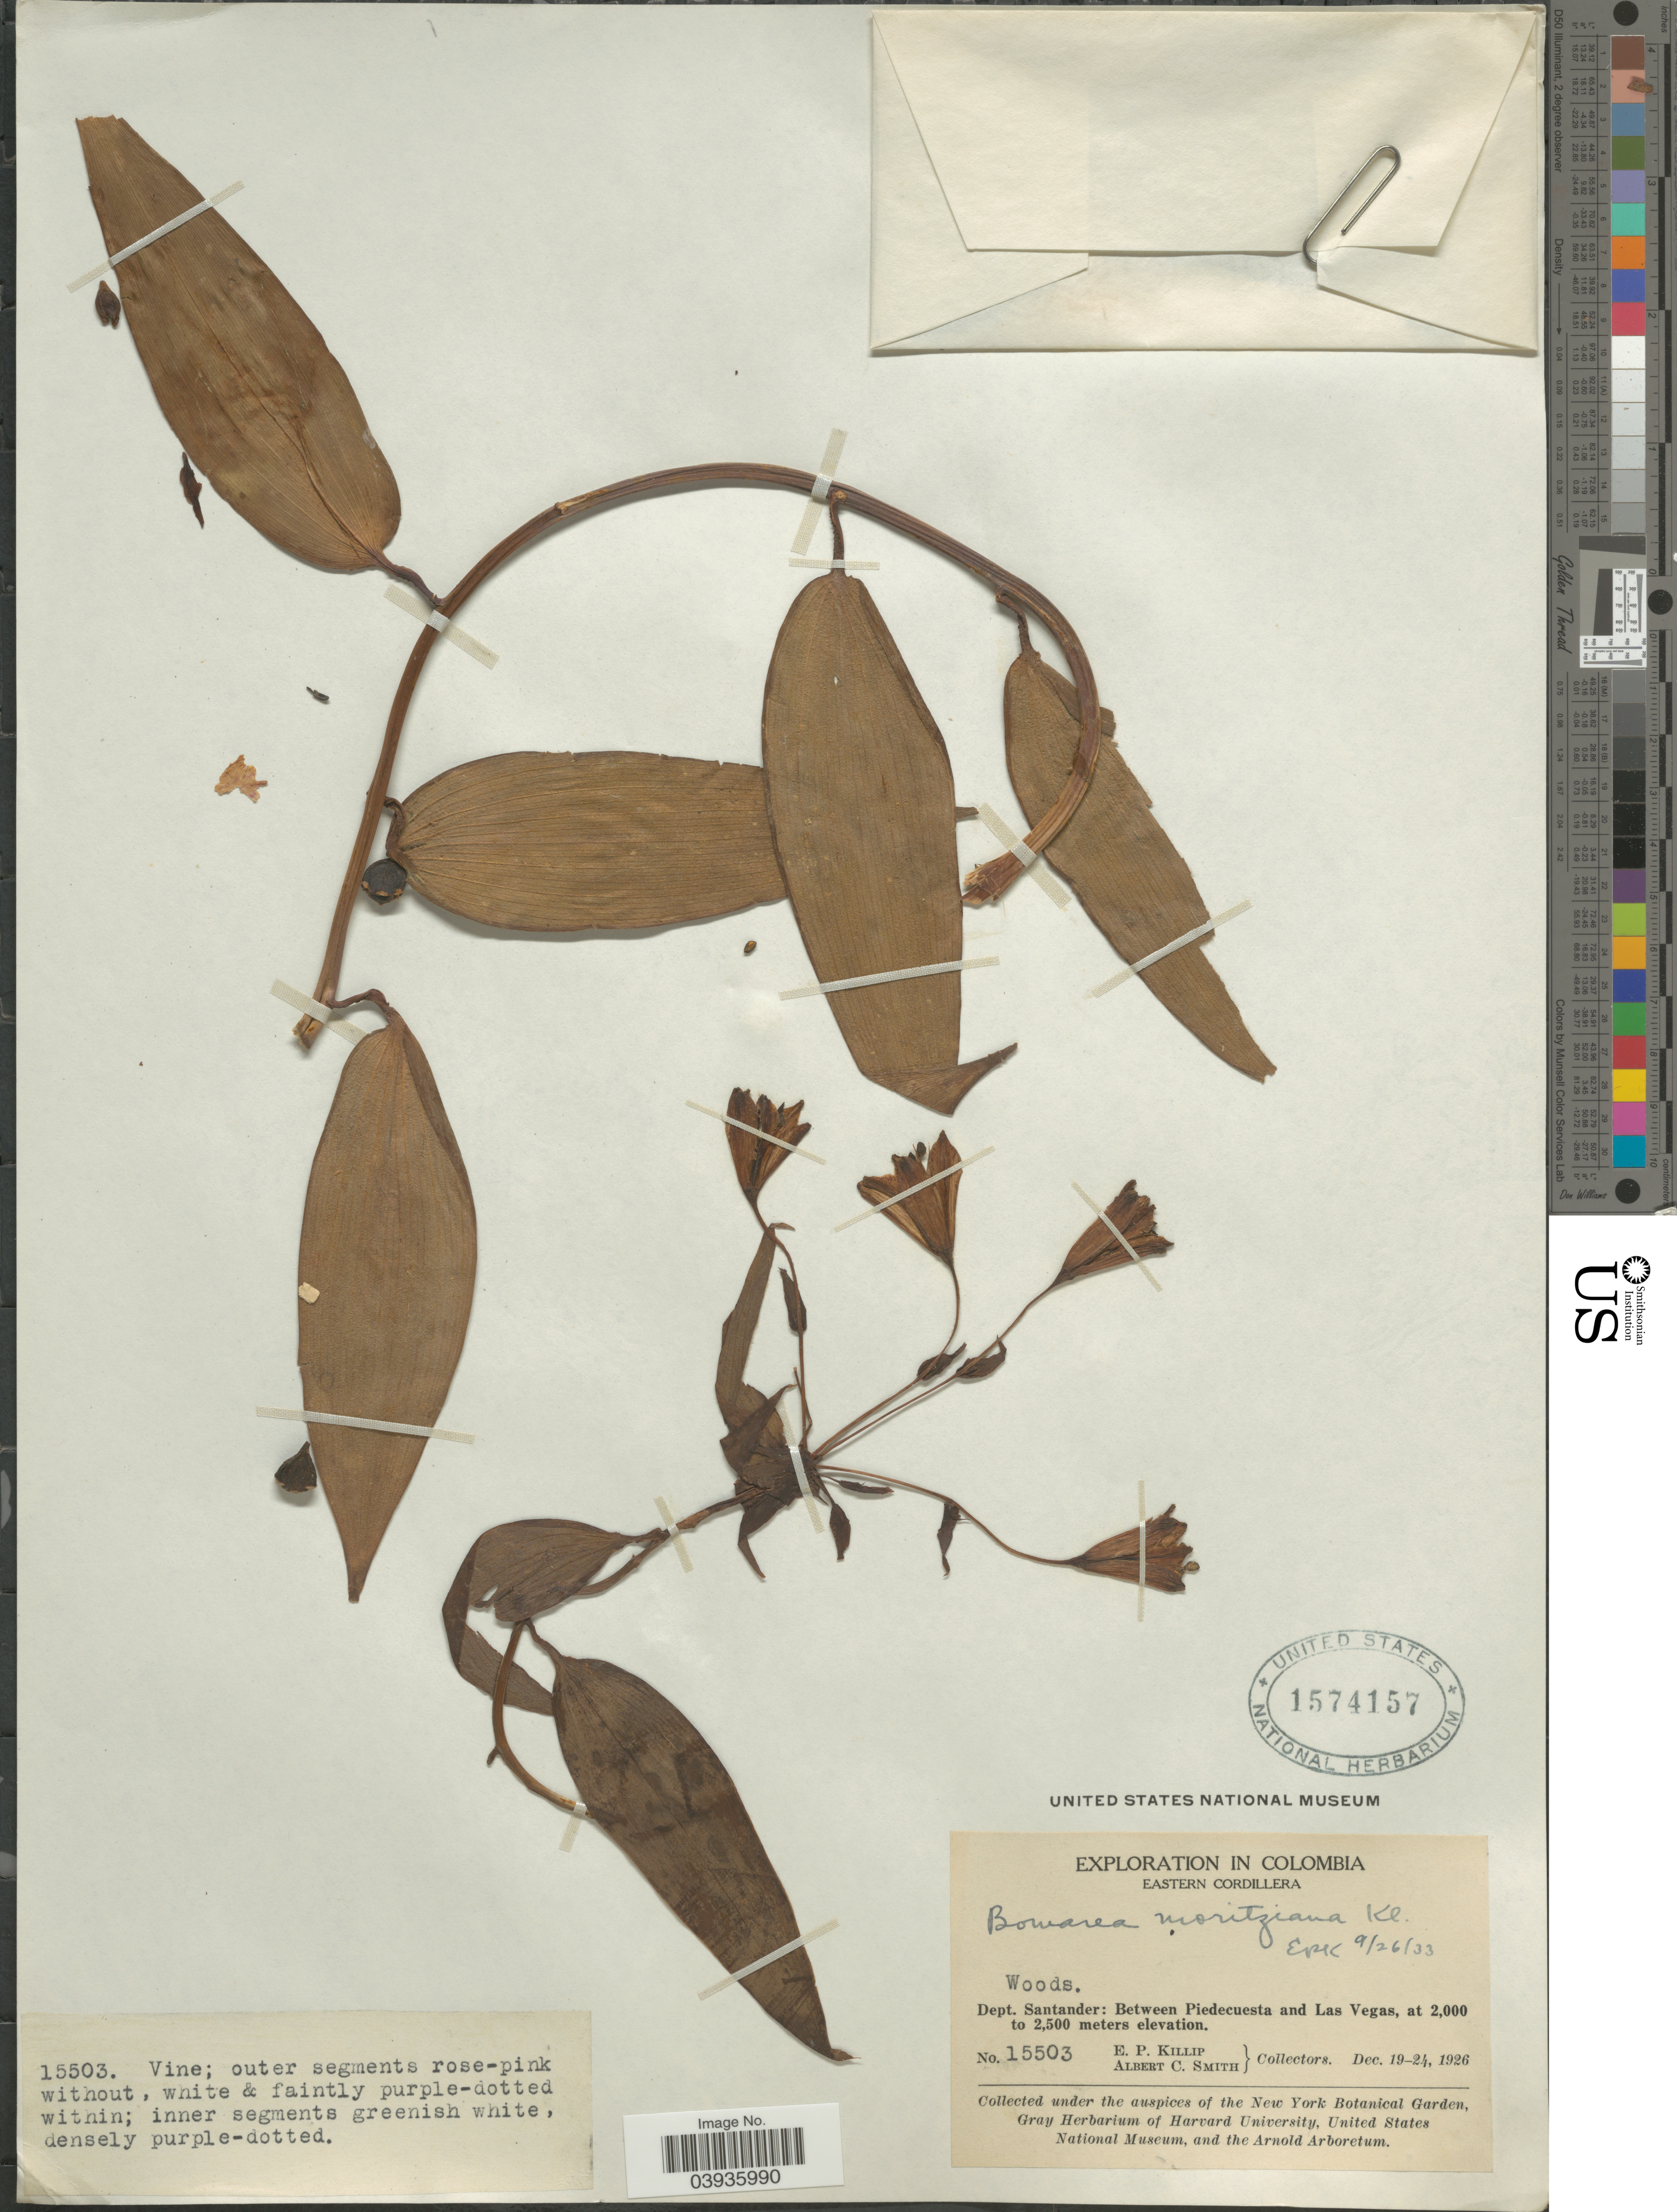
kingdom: Plantae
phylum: Tracheophyta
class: Liliopsida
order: Liliales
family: Alstroemeriaceae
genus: Bomarea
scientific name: Bomarea moritziana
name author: Klotzsch ex Kunth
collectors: E. P. Killip & A. C. Smith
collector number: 15503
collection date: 1926-12-19/1926-12-24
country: Colombia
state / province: Santander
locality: Eastern Cordillera. Dept. Santander: Between Piedecuesta and Las Vegas.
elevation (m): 2000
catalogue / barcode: US 1574157